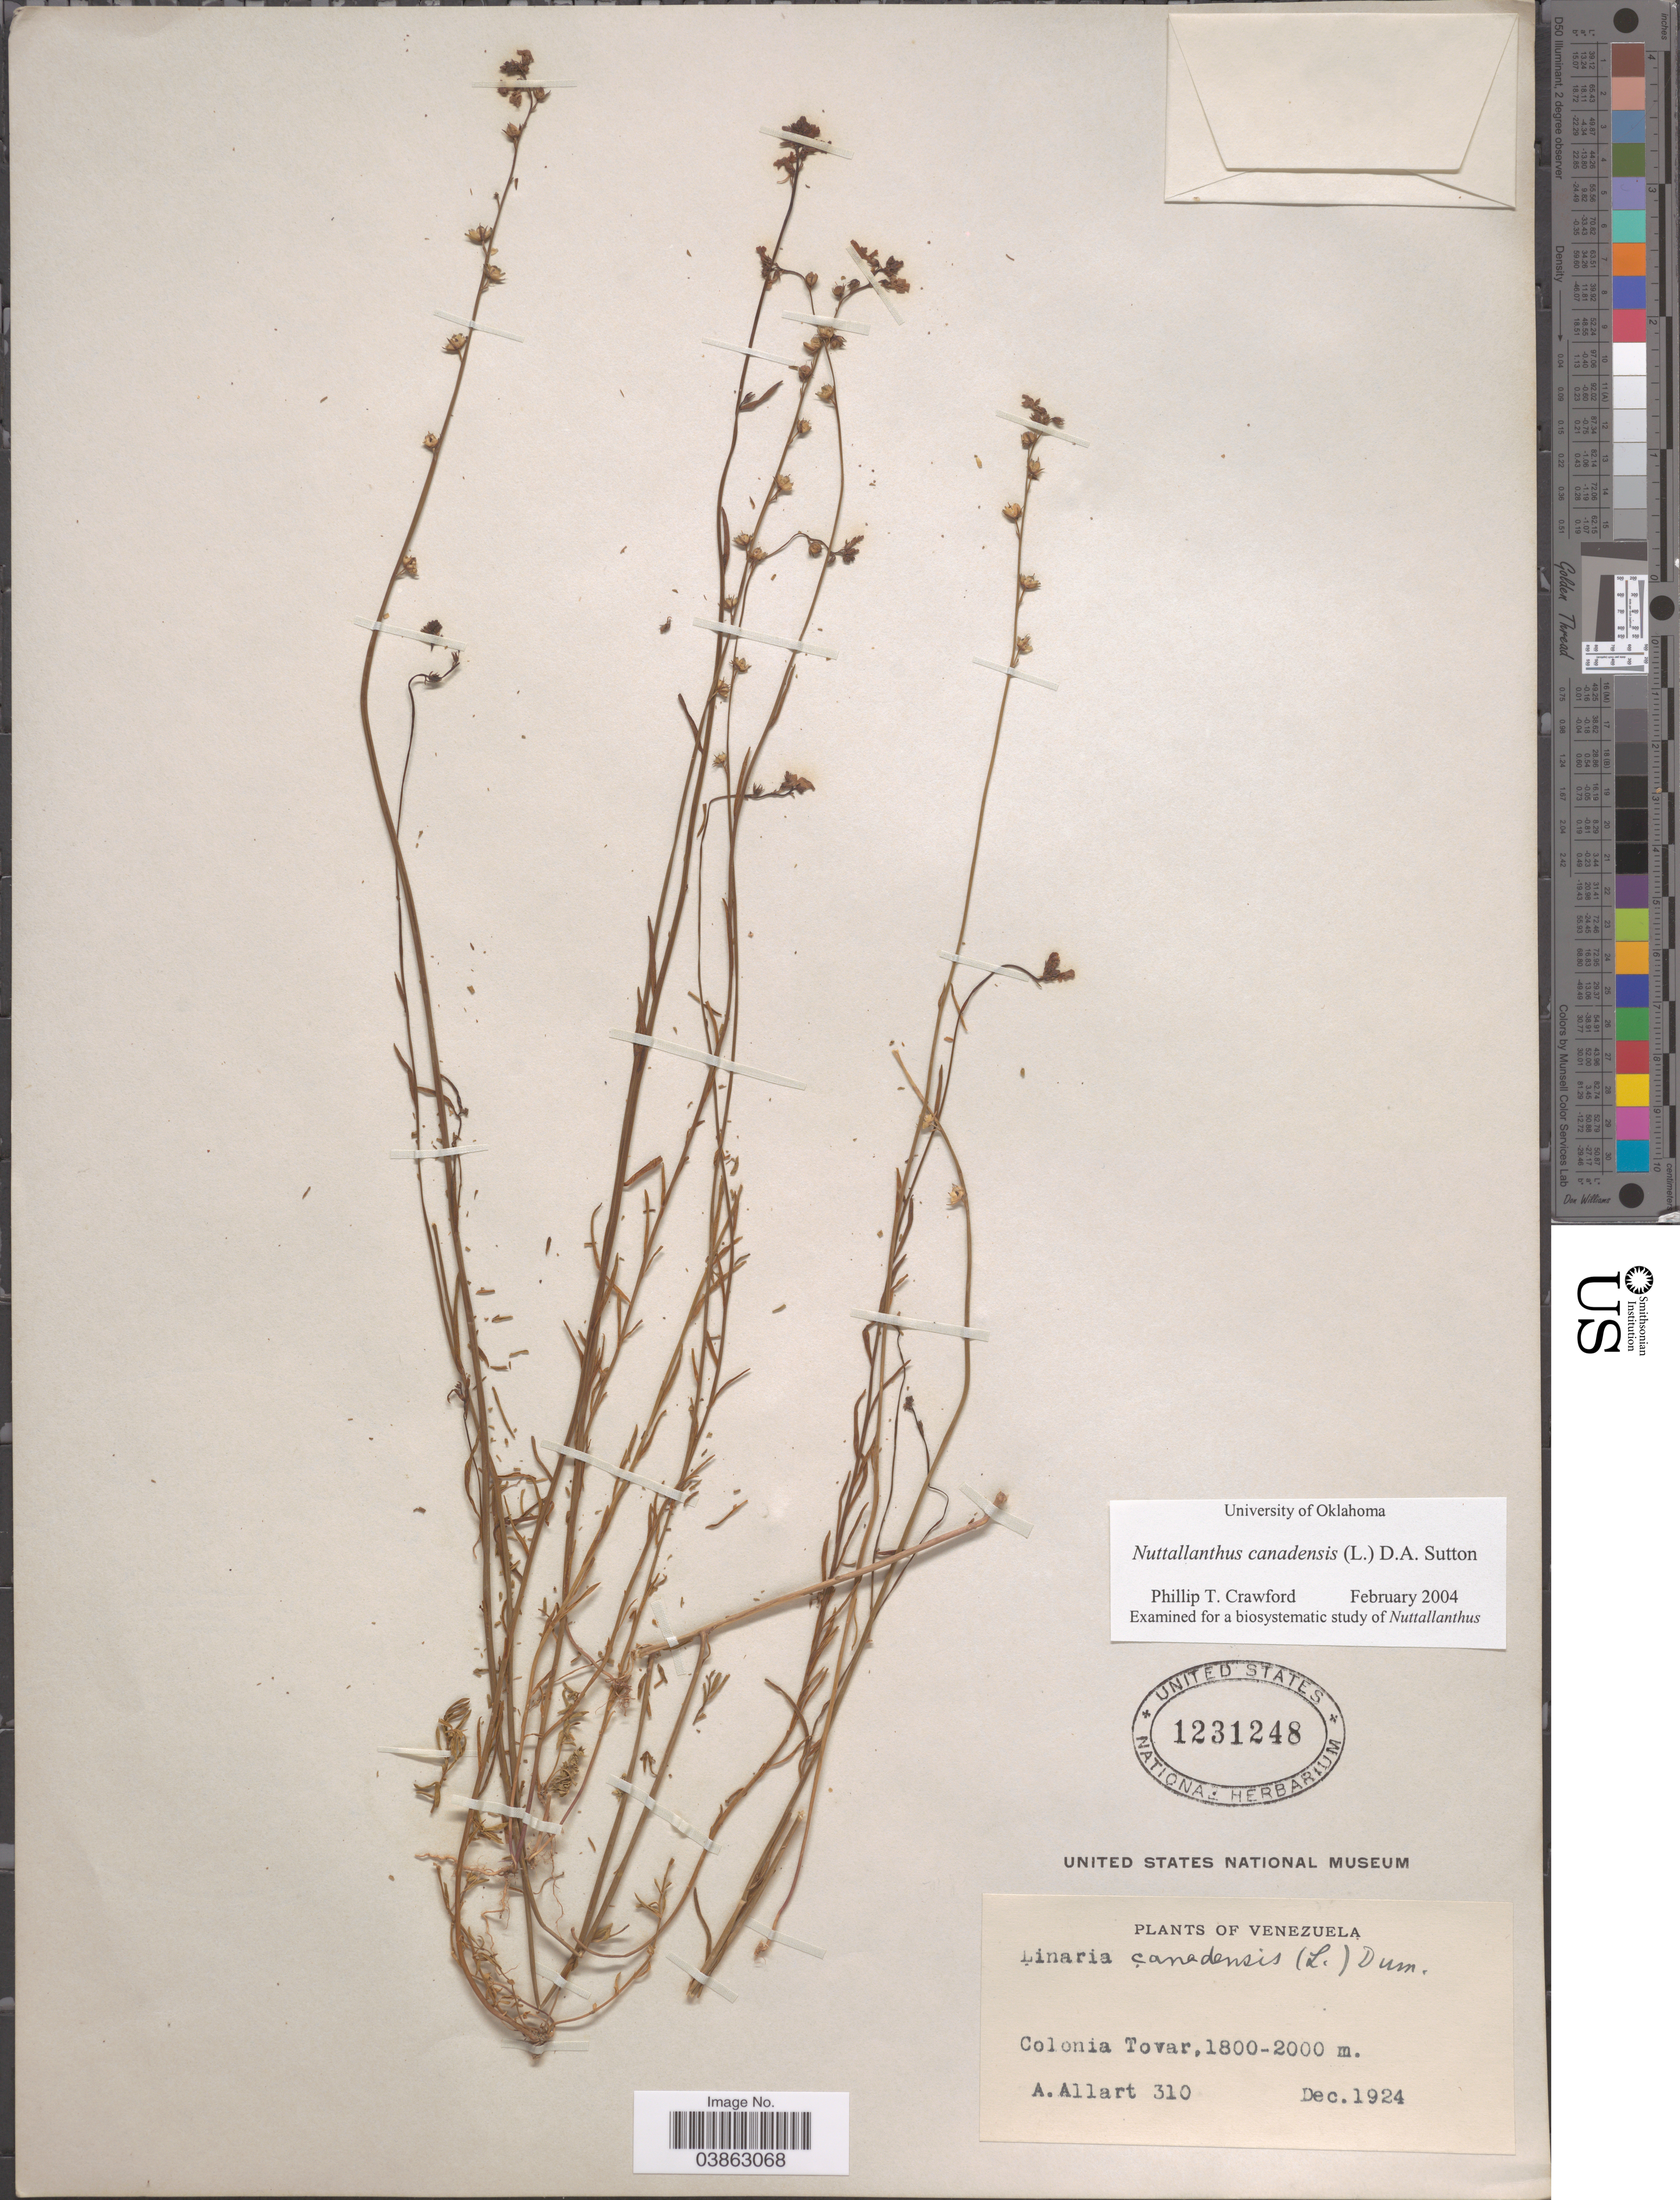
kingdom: Plantae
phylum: Tracheophyta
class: Magnoliopsida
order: Lamiales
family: Plantaginaceae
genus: Linaria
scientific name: Linaria canadensis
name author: (L.) Dum. Cours.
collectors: A. Allart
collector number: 310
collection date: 1924-12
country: Venezuela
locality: Colonia Tovar.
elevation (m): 1800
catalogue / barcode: US 1231248